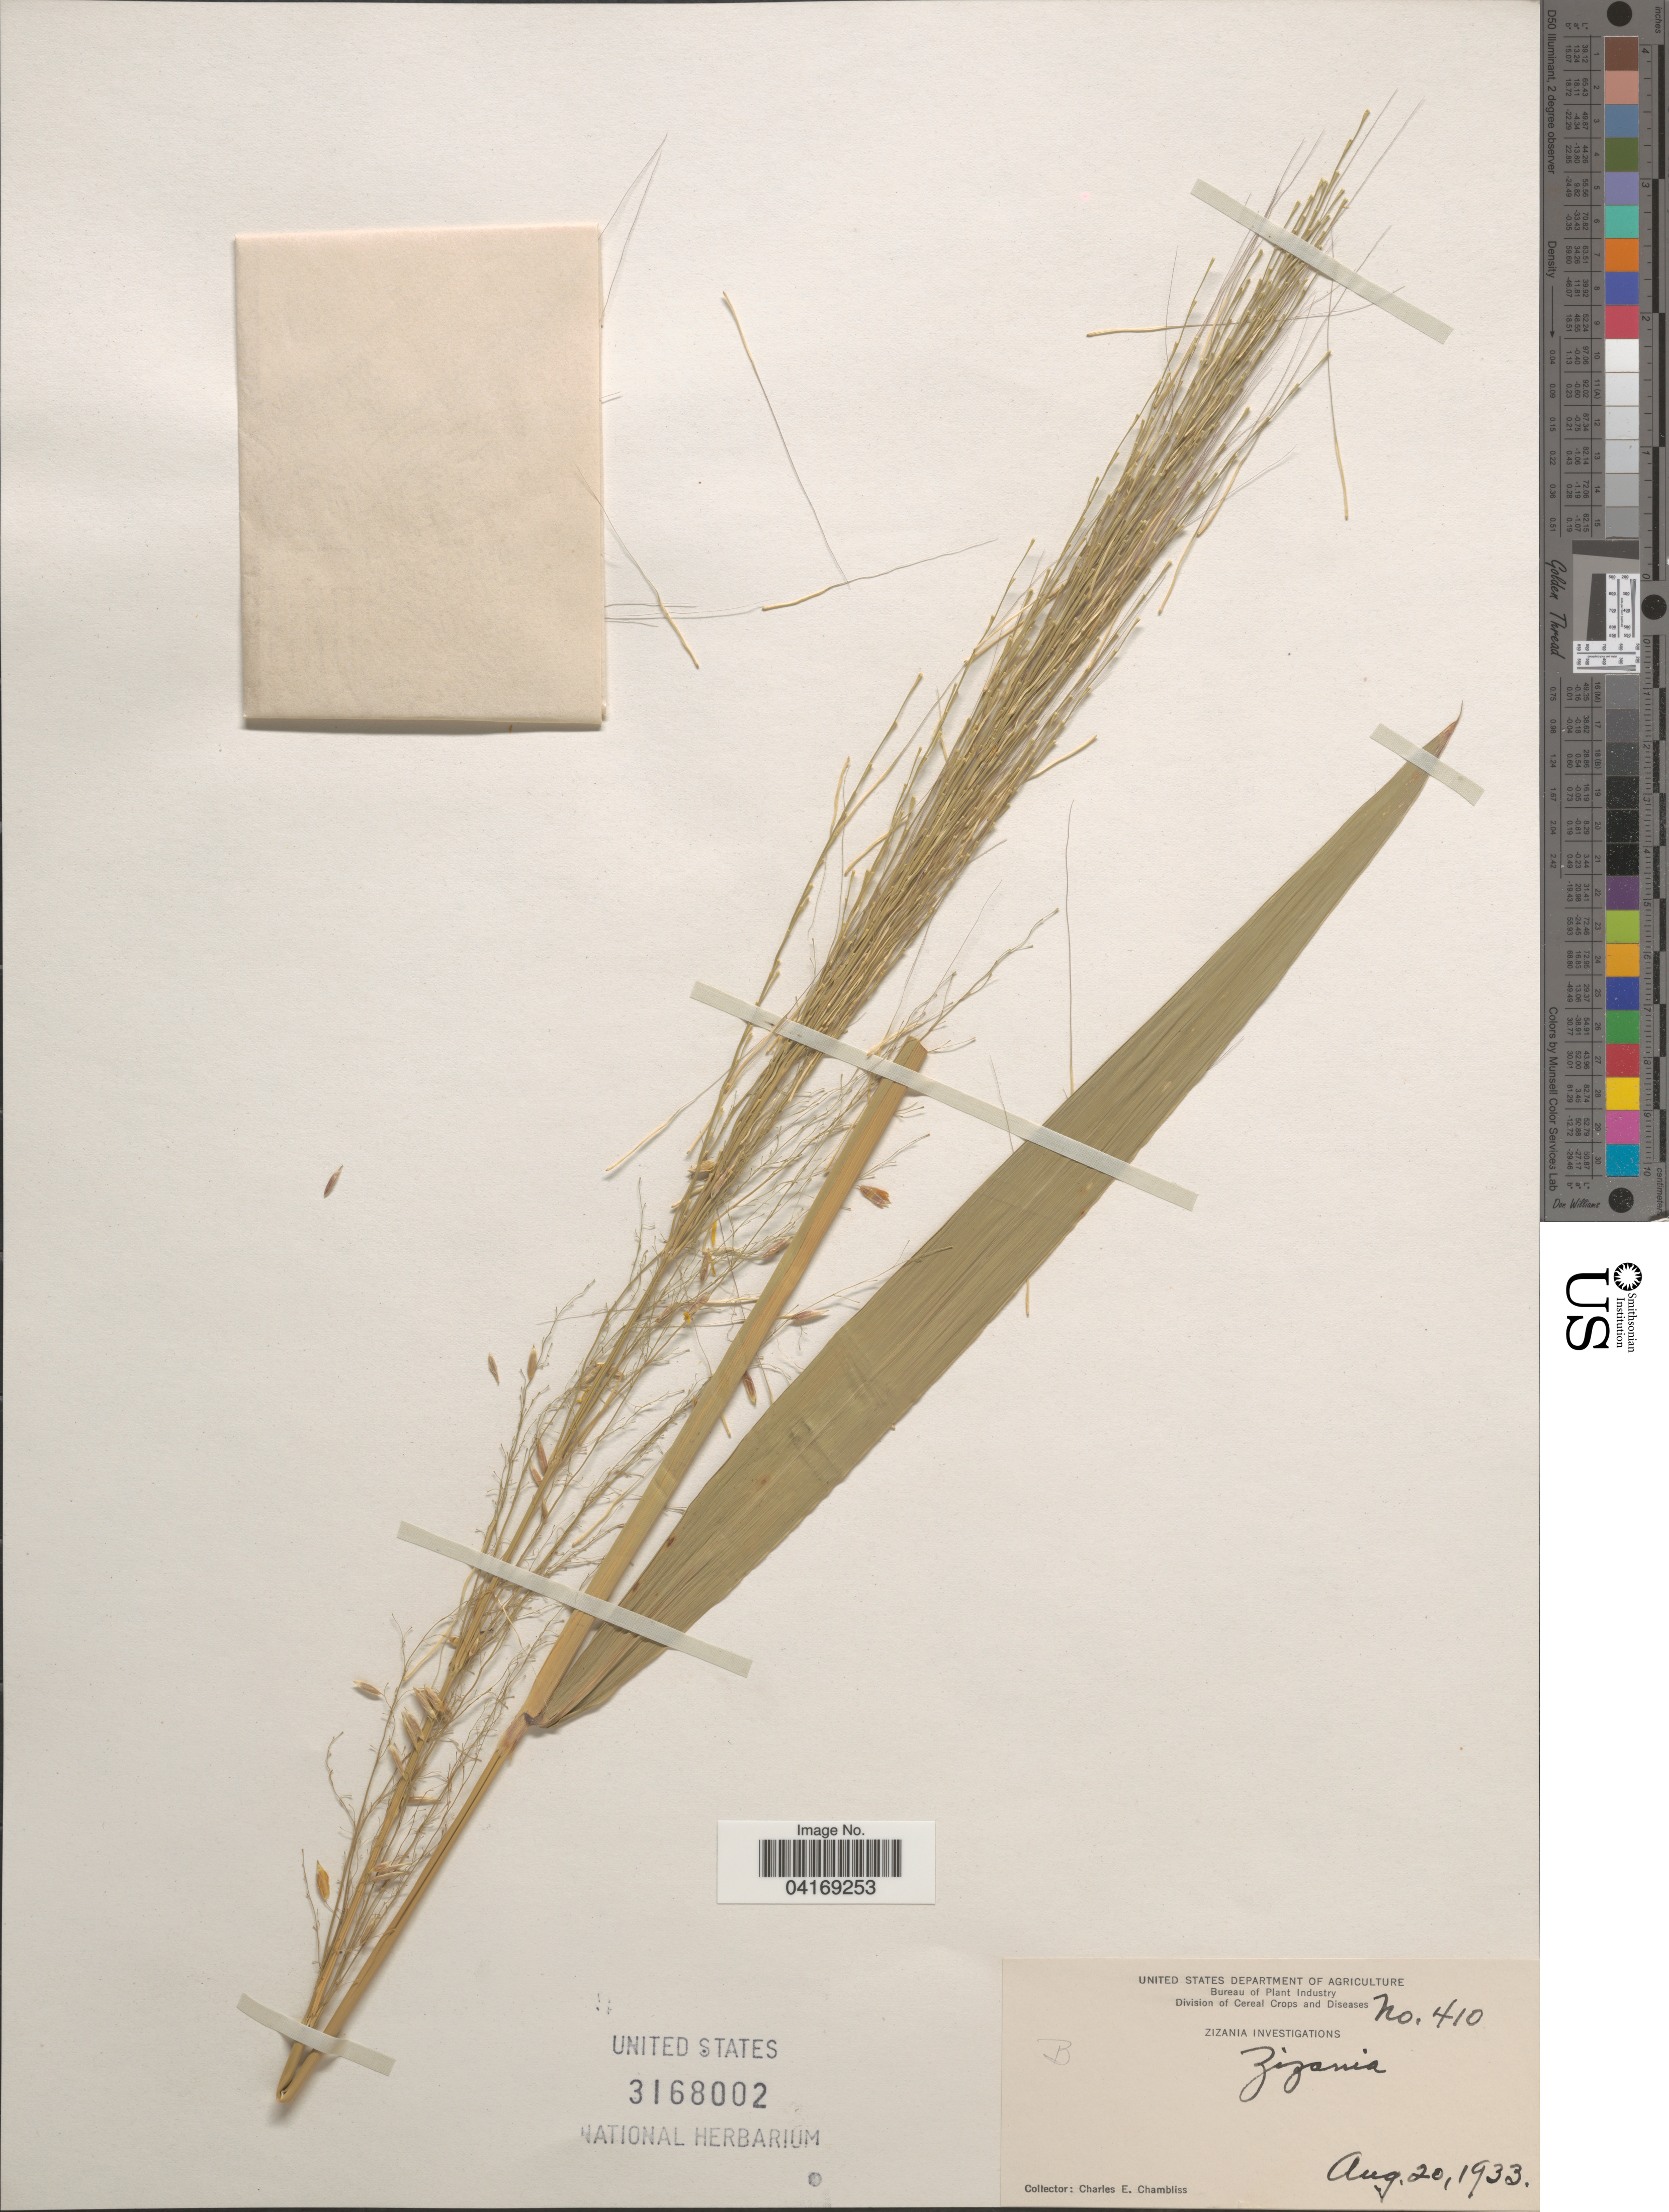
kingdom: Plantae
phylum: Tracheophyta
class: Liliopsida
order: Poales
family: Poaceae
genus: Zizania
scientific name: Zizania sp.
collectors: C. Chambliss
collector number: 410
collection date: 1933-08-20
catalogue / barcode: US 3168002